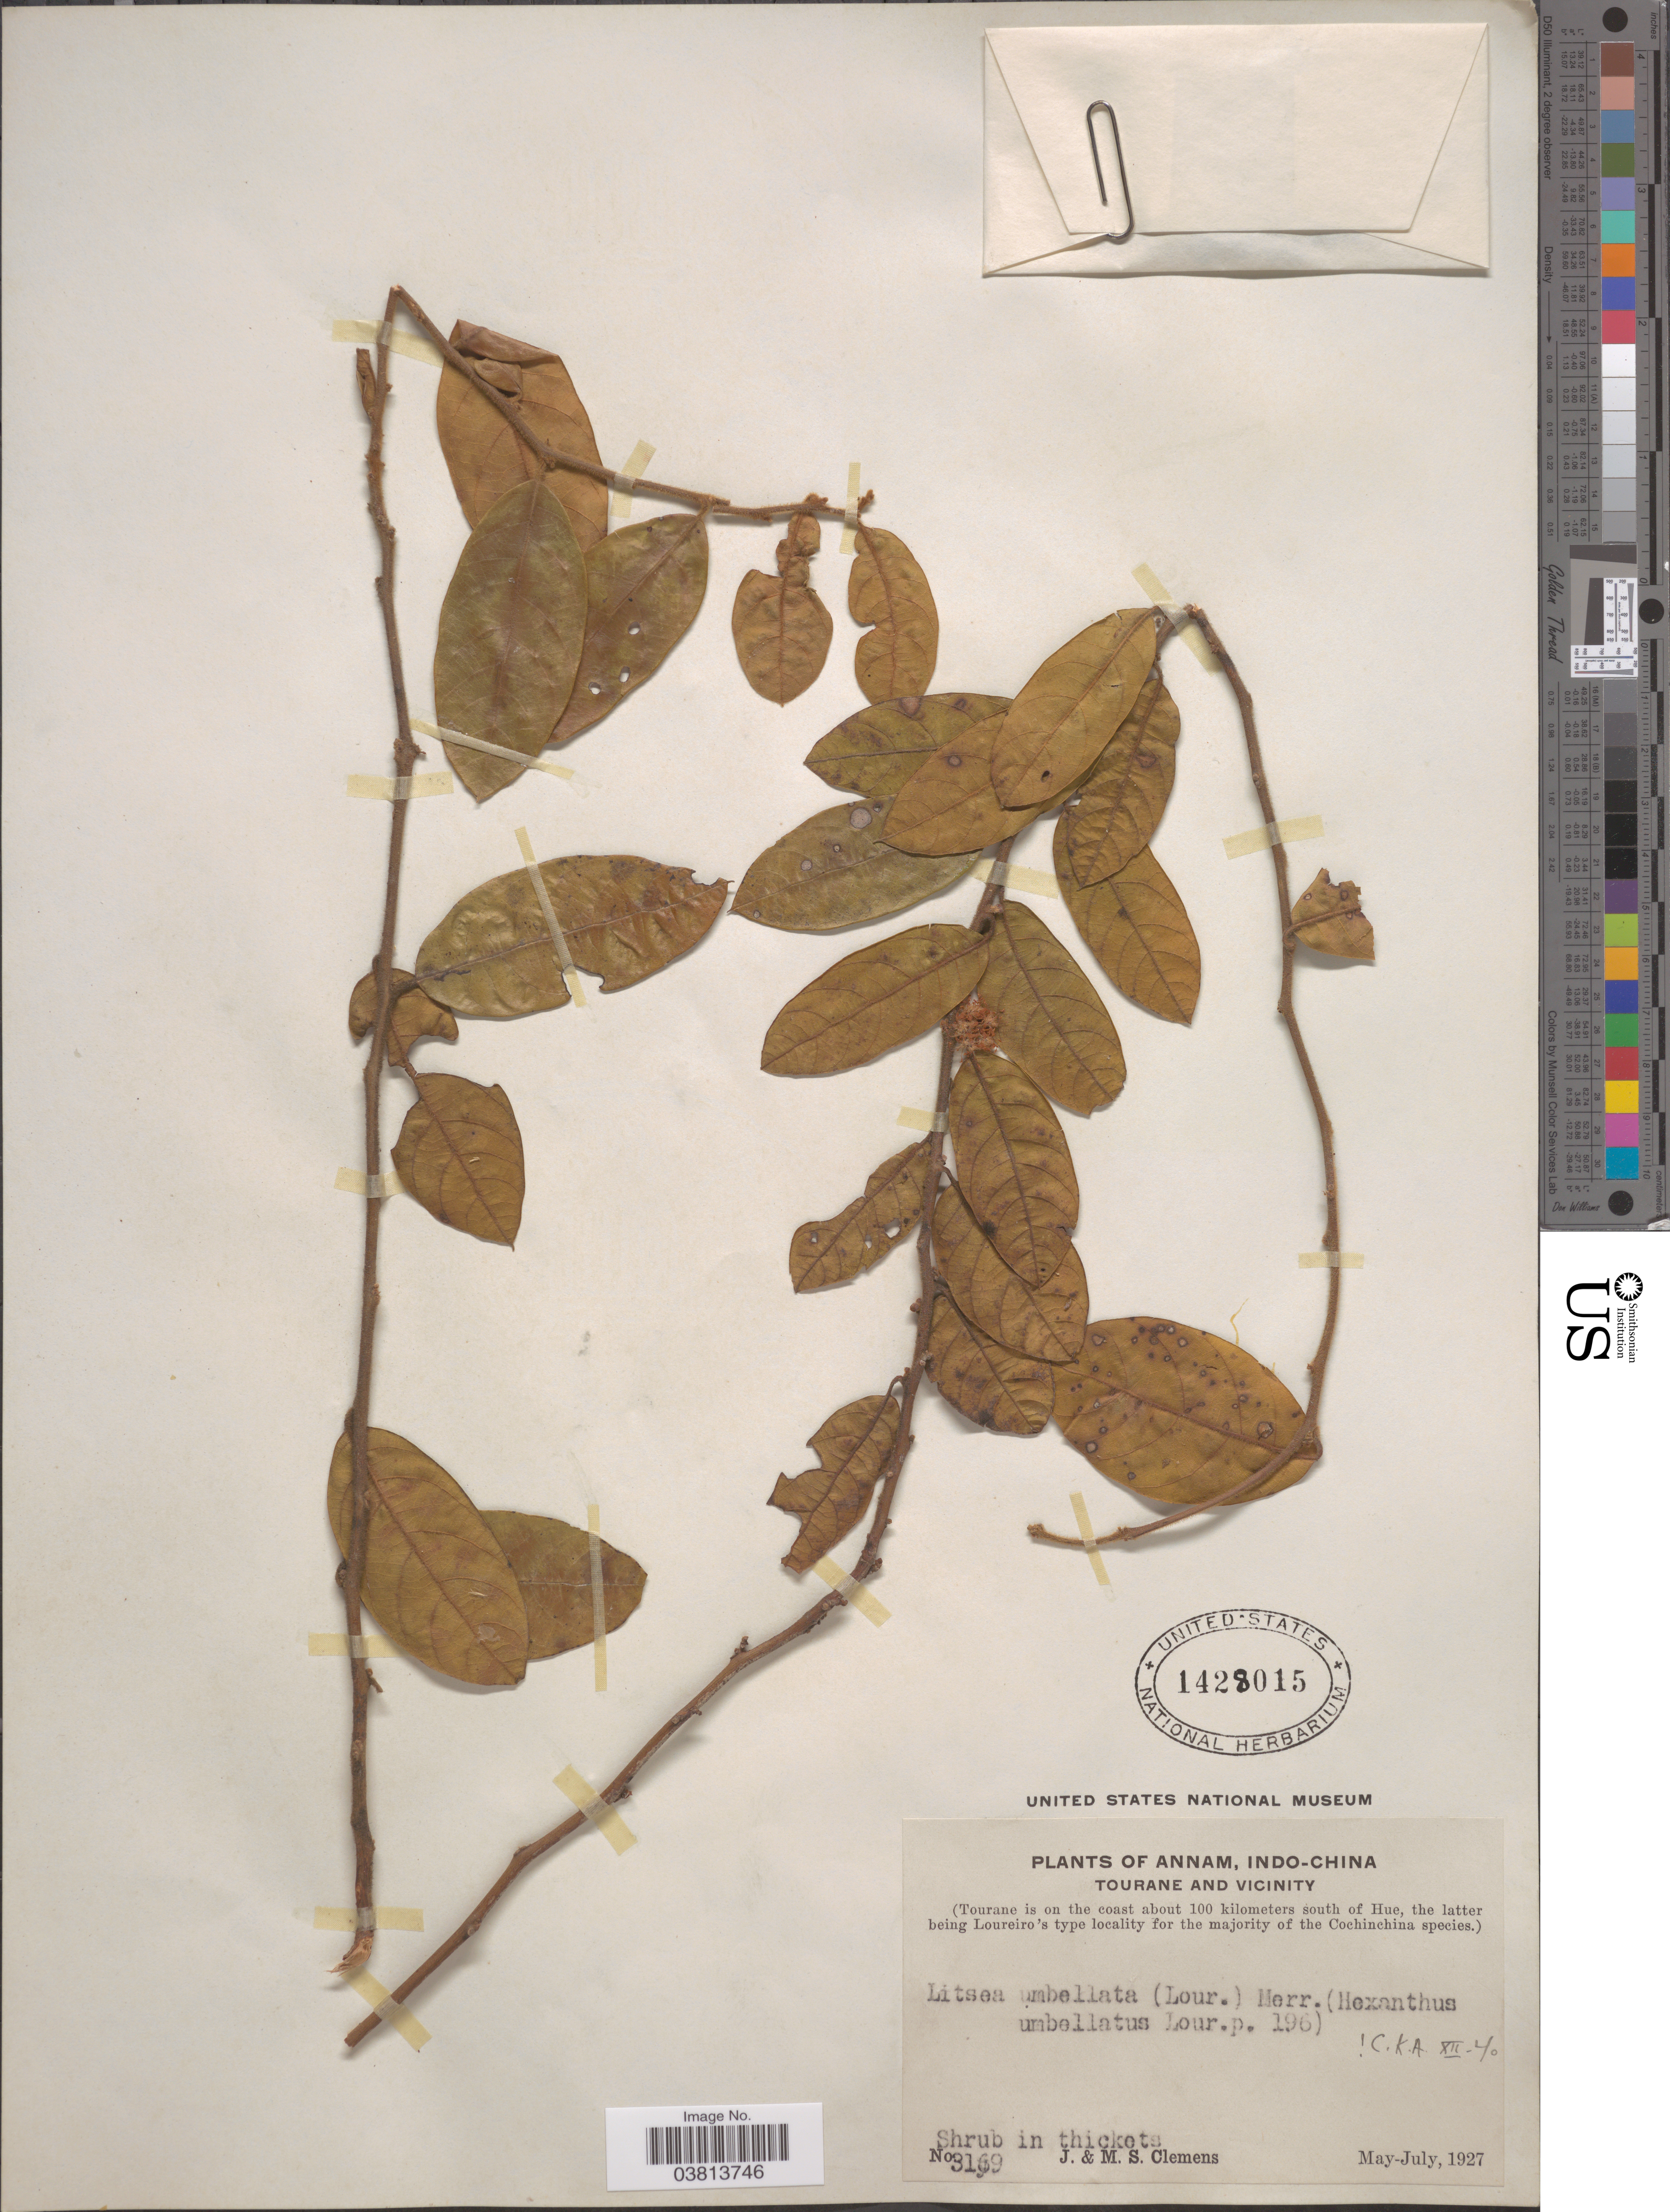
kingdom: Plantae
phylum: Tracheophyta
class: Magnoliopsida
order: Laurales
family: Lauraceae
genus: Litsea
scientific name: Litsea amara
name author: Blume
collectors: J. Clemens & M. S. Clemens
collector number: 3169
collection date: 1927-05/1927-07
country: Vietnam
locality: Annam, Indo-China. Tourane and vicinity. (Tourane is on the coast about 100 kilometers south of Hue).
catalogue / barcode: US 1428015